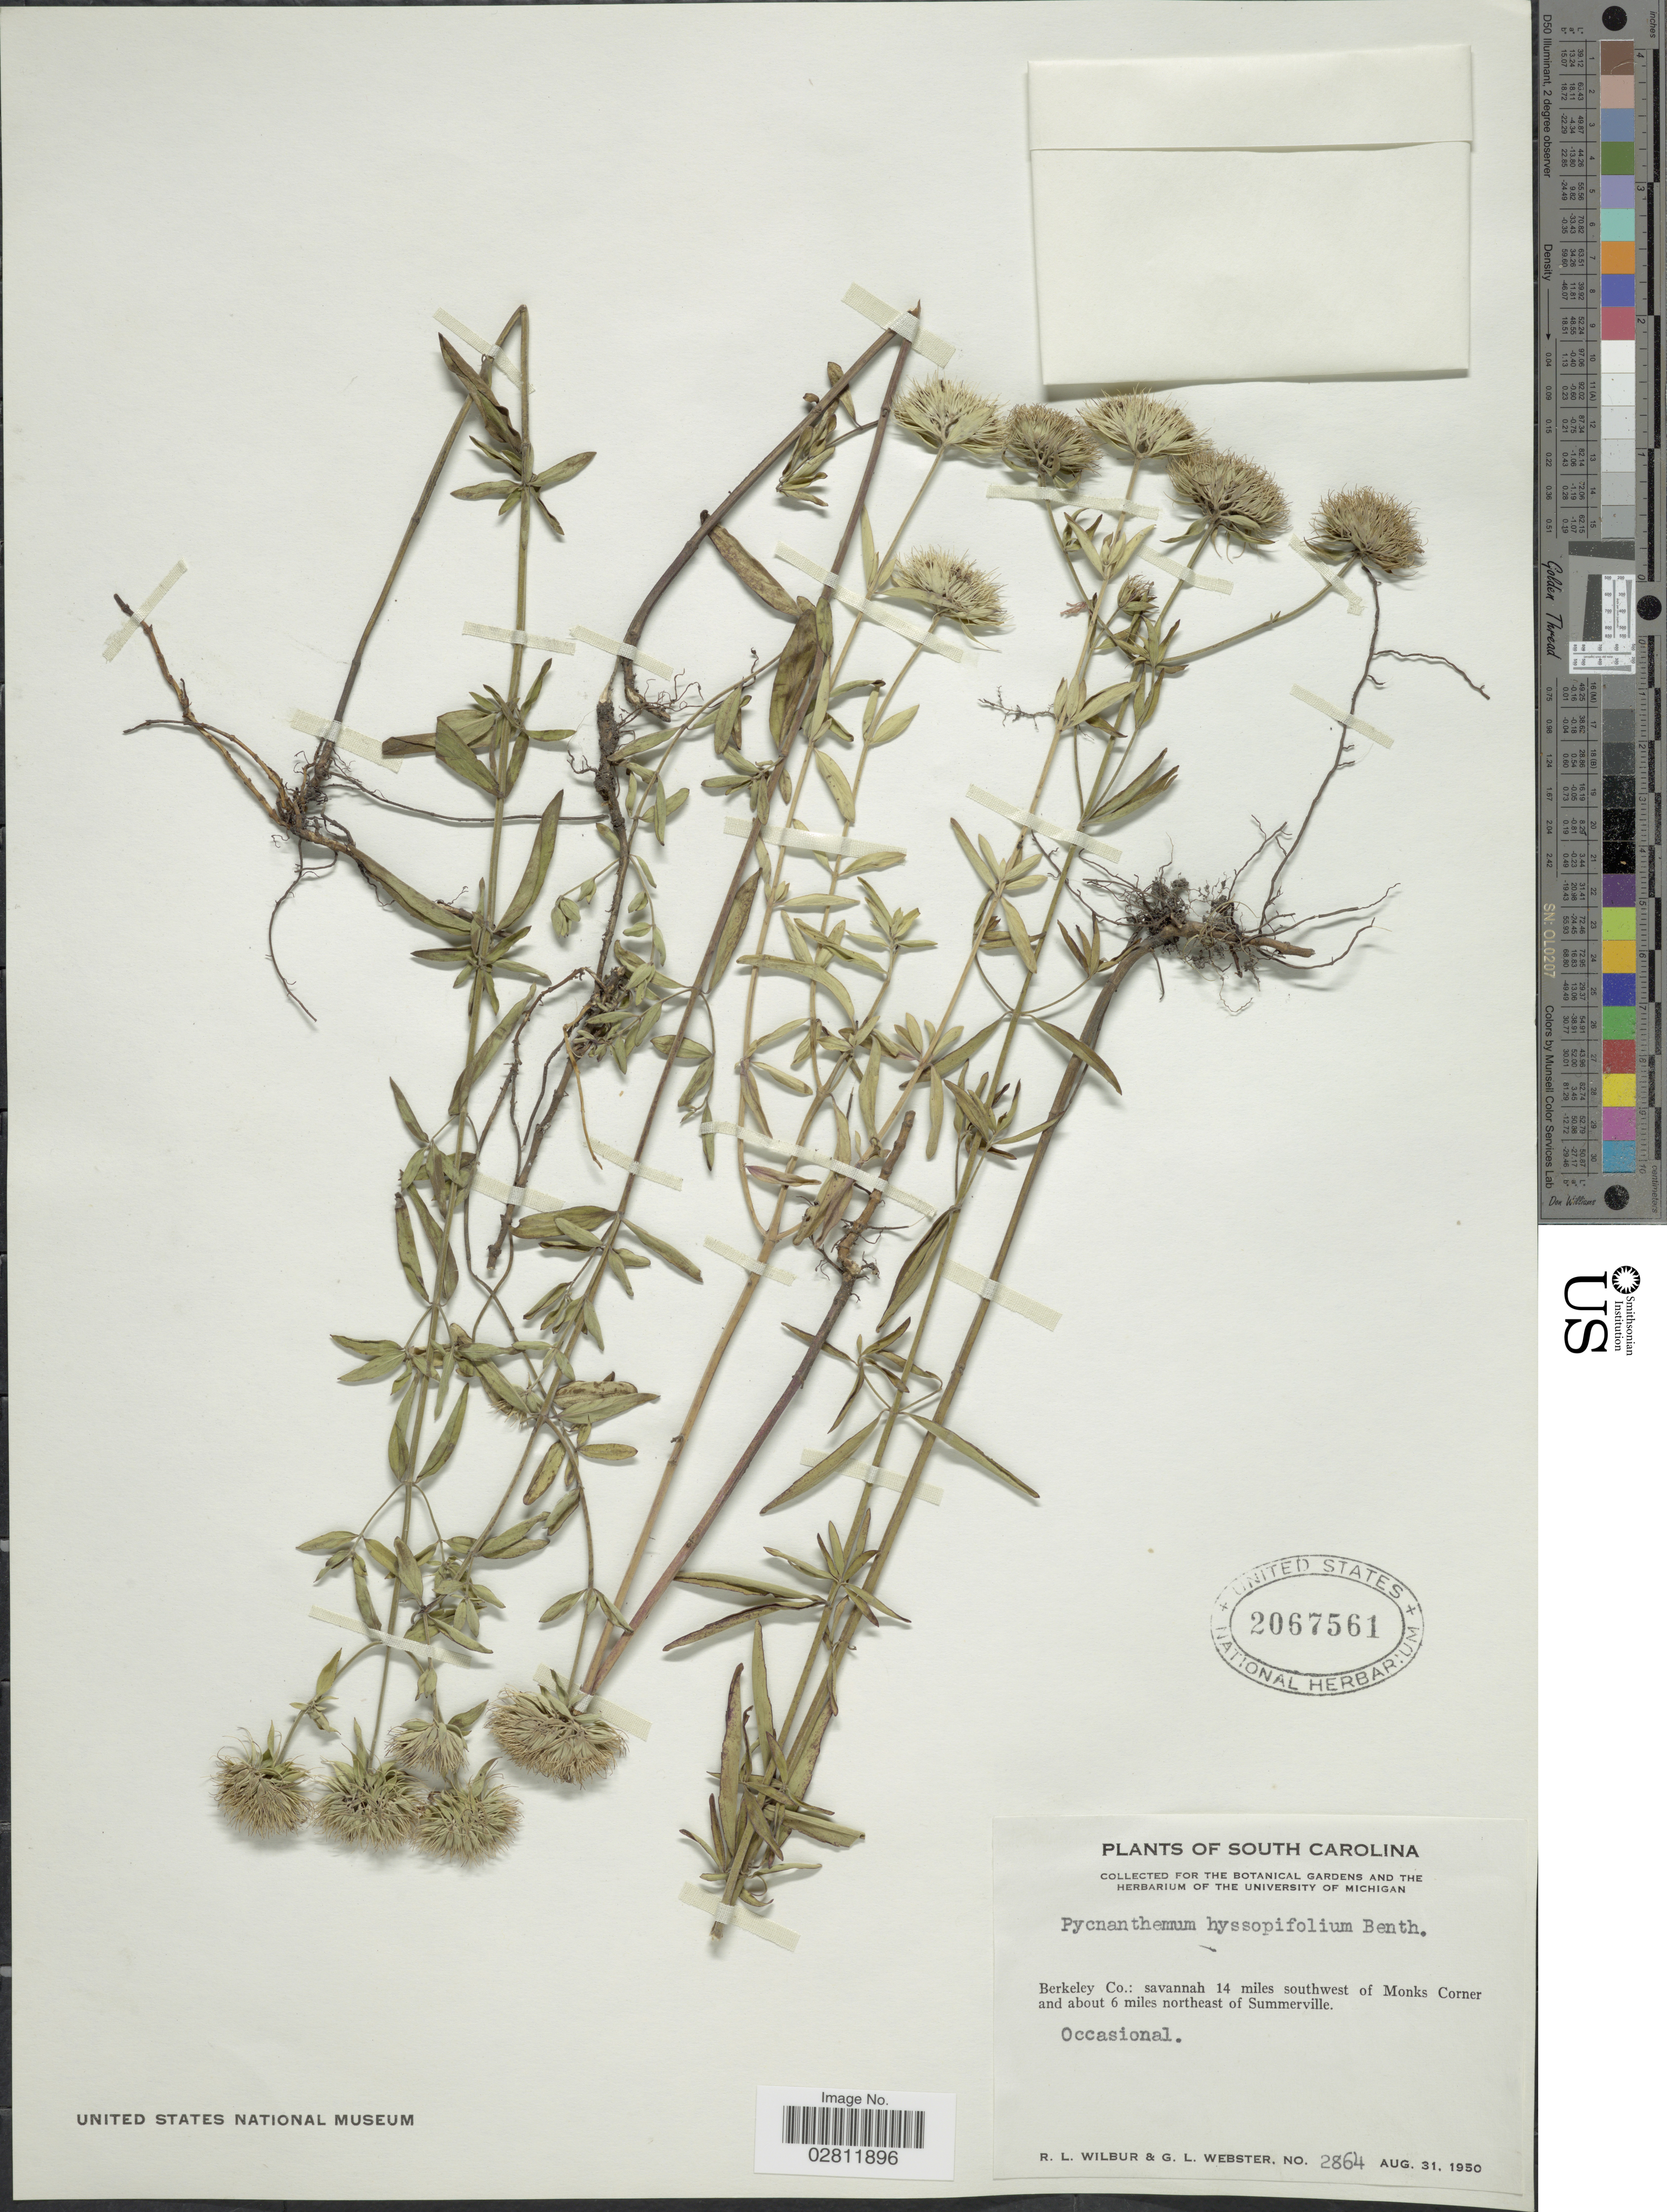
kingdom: Plantae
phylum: Tracheophyta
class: Magnoliopsida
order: Lamiales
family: Lamiaceae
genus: Pycnanthemum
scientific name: Pycnanthemum flexuosum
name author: (Walter) Britton, Stearns & Poggenb.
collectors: R. L. Wilbur & G. L. Webster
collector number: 2864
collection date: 1950-08-31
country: United States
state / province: South Carolina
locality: Berkeley Co.: savannah 14 miles southwest of Monks Corner and about 6 miles northeast of Summerville.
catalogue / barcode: US 2067561